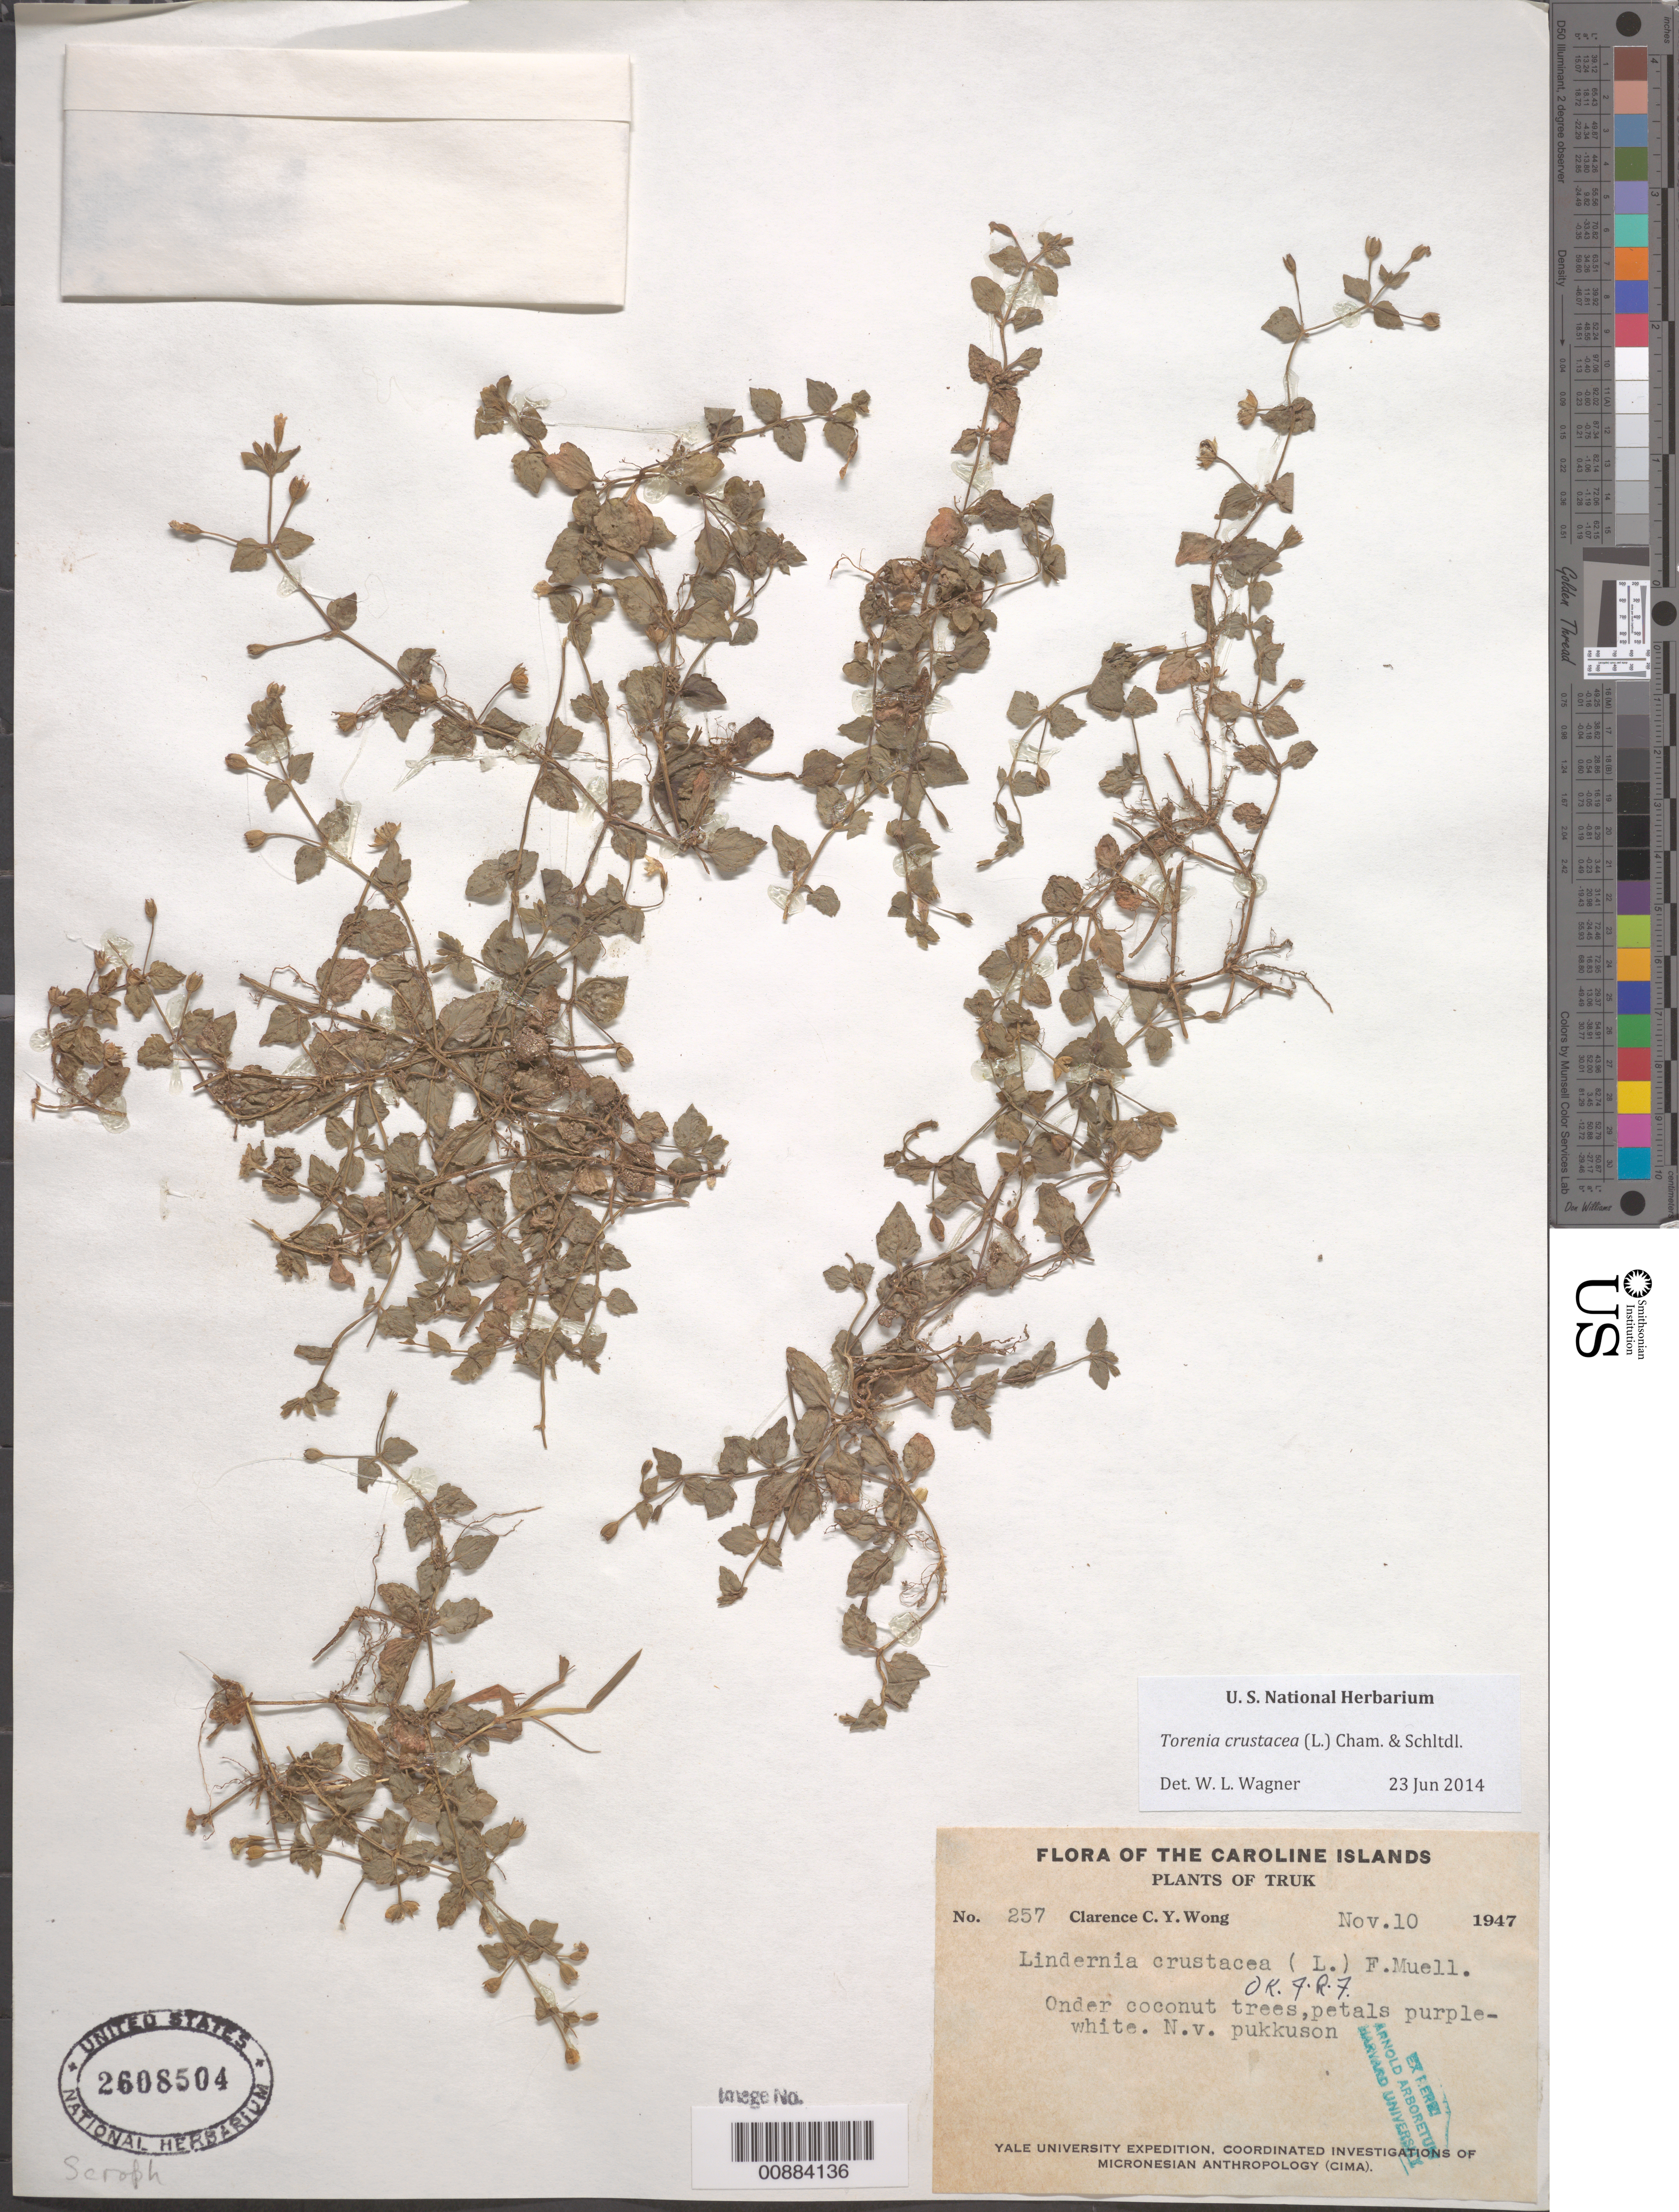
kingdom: Plantae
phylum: Tracheophyta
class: Magnoliopsida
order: Lamiales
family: Linderniaceae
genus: Torenia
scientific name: Torenia crustacea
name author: (L.) Cham. & Schltdl.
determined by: Wagner, W. L., (BOT), Smithsonian Institution - National Museum of Natural History (UNITED STATES)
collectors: C. Wong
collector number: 257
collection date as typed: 10 Nov 1947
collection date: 1947-11-10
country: Micronesia, Federated States of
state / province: Truk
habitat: under cocnut trees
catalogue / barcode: US 2608504